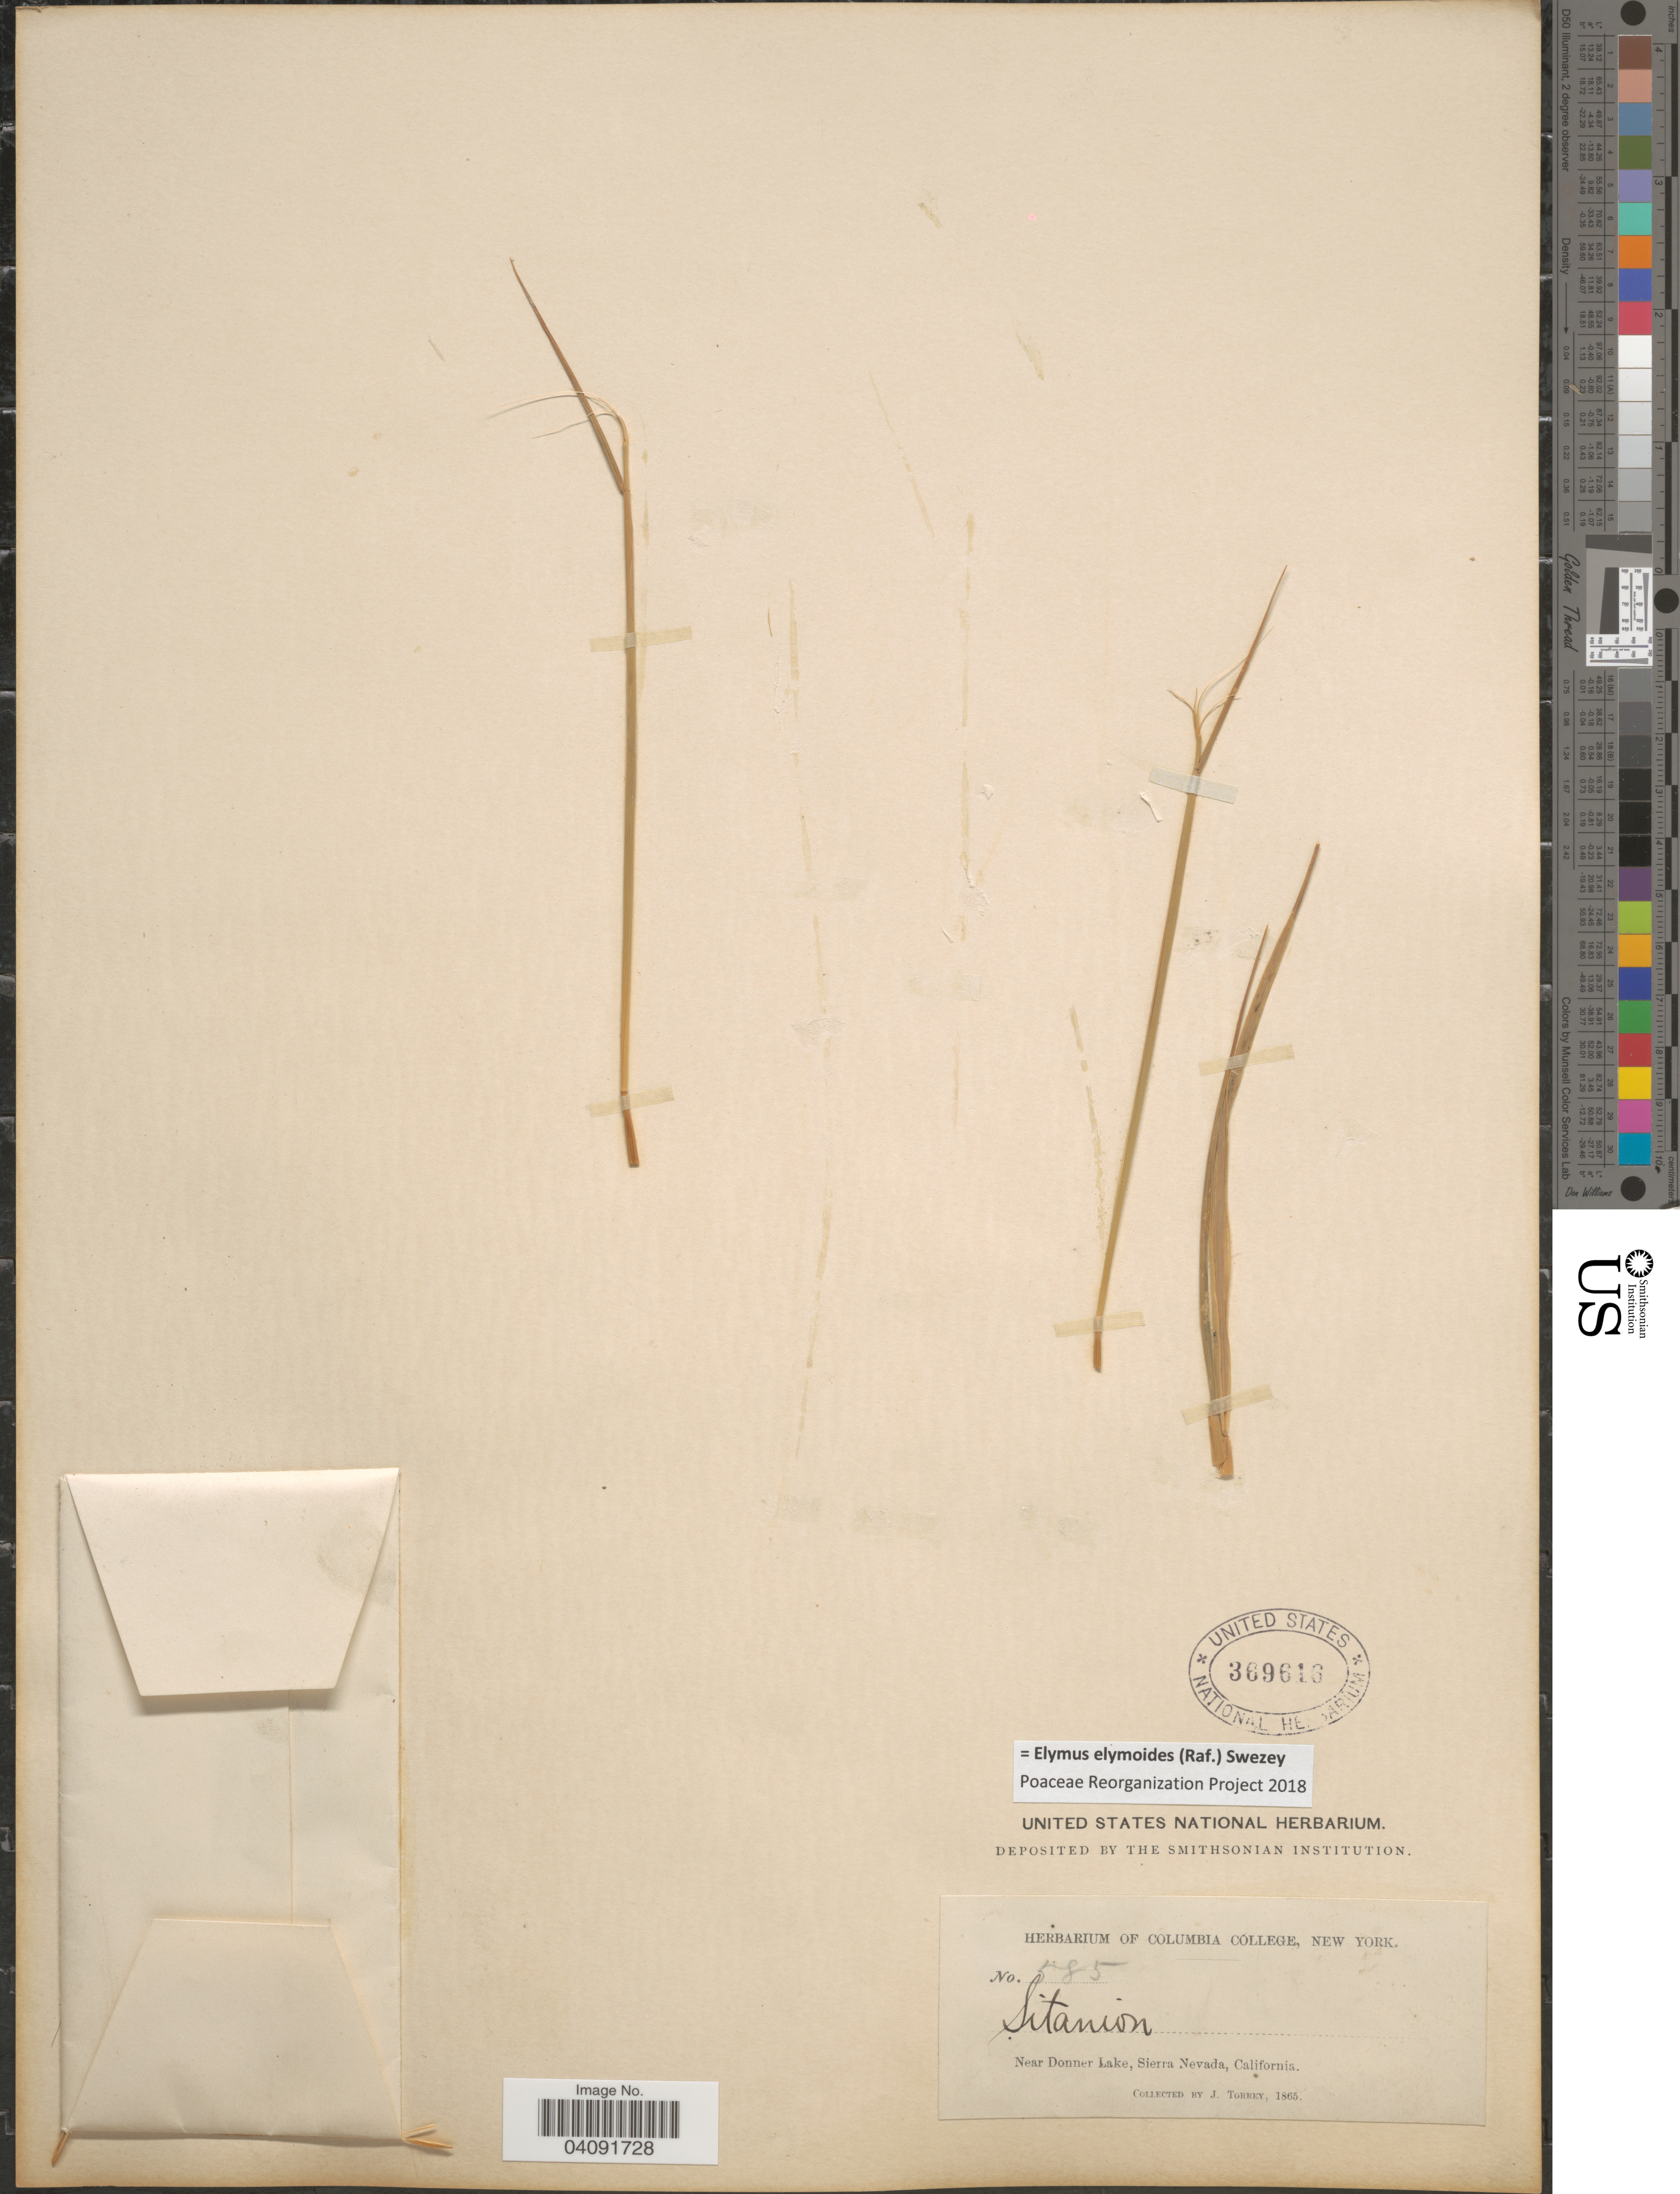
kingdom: Plantae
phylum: Tracheophyta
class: Liliopsida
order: Poales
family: Poaceae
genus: Elymus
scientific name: Elymus elymoides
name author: (Raf.) Swezey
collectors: J. Torrey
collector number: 585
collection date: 1865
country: United States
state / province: California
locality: Near Donner Lake, Sierra Nevada.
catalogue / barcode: US 369616